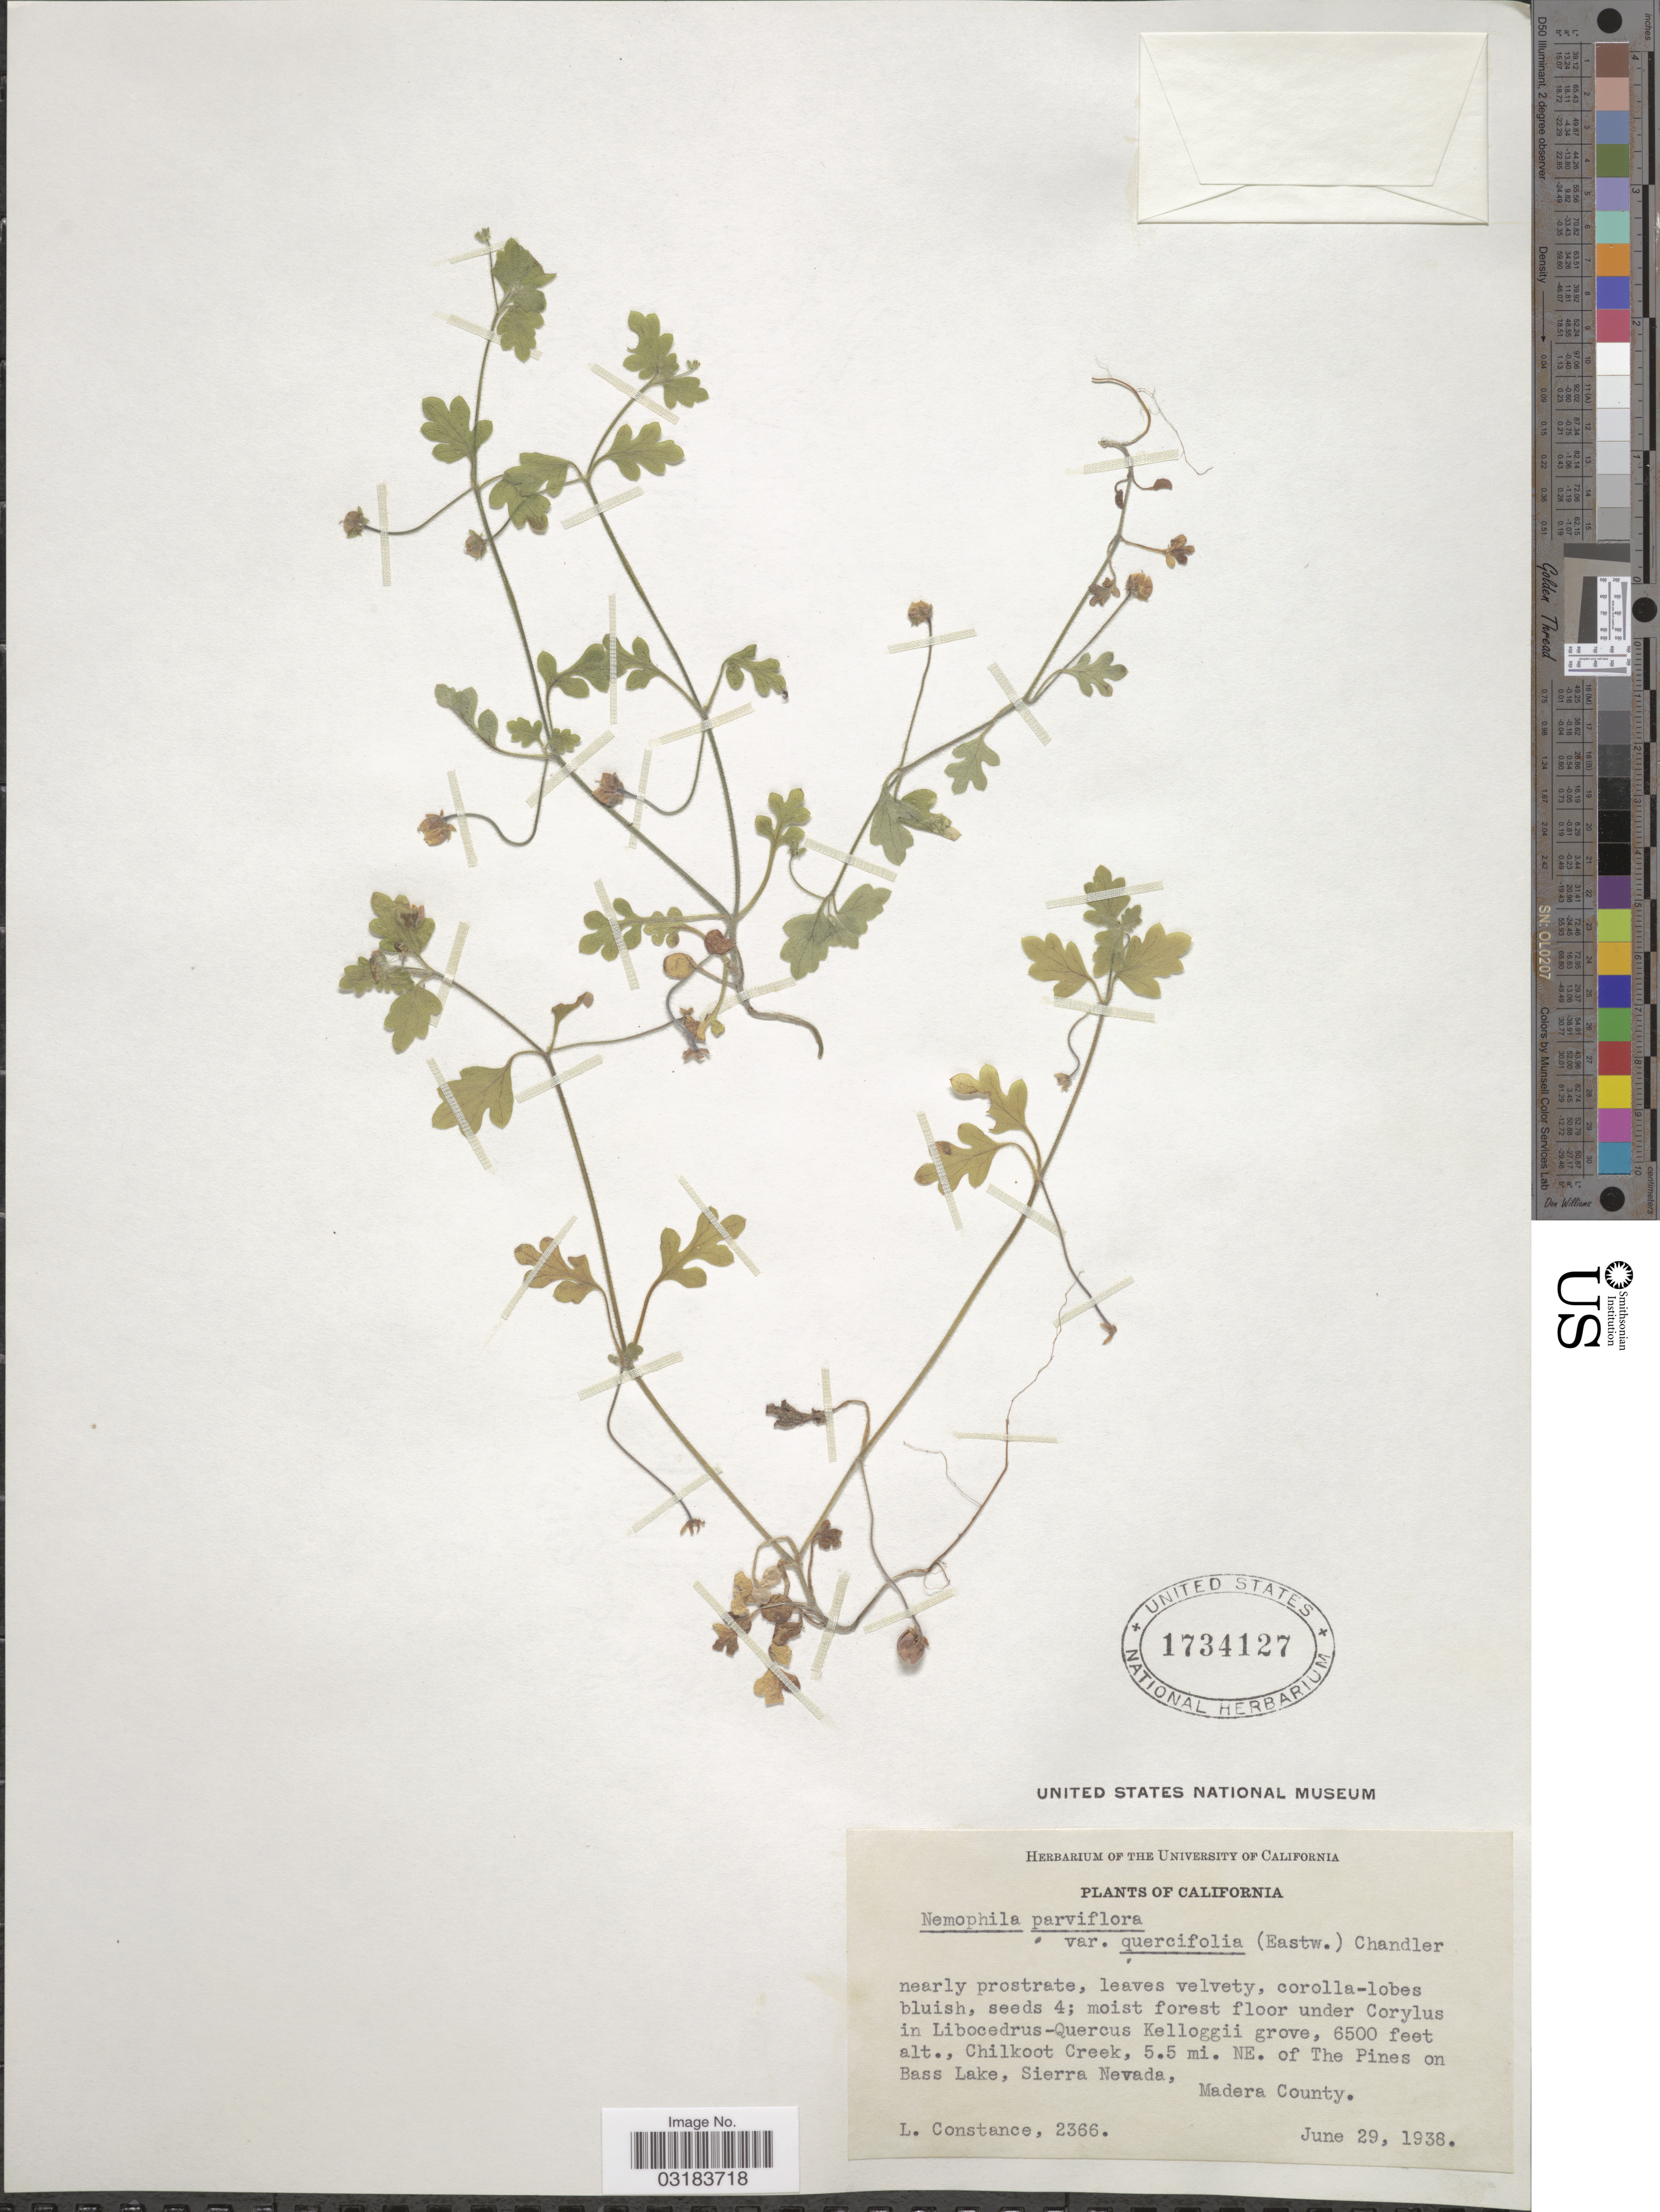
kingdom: Plantae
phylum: Tracheophyta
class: Magnoliopsida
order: Boraginales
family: Hydrophyllaceae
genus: Nemophila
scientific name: Nemophila parviflora var. quercifolia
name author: (Eastw.) H.P. Chandler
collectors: L. Constance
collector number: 2366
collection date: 1938-06-29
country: United States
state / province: California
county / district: Madera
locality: Chilkoot Creek, 5.5 mi. NE. of The Pines on Bass Lake, Sierra Nevada, Madera County.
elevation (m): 1981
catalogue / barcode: US 1734127